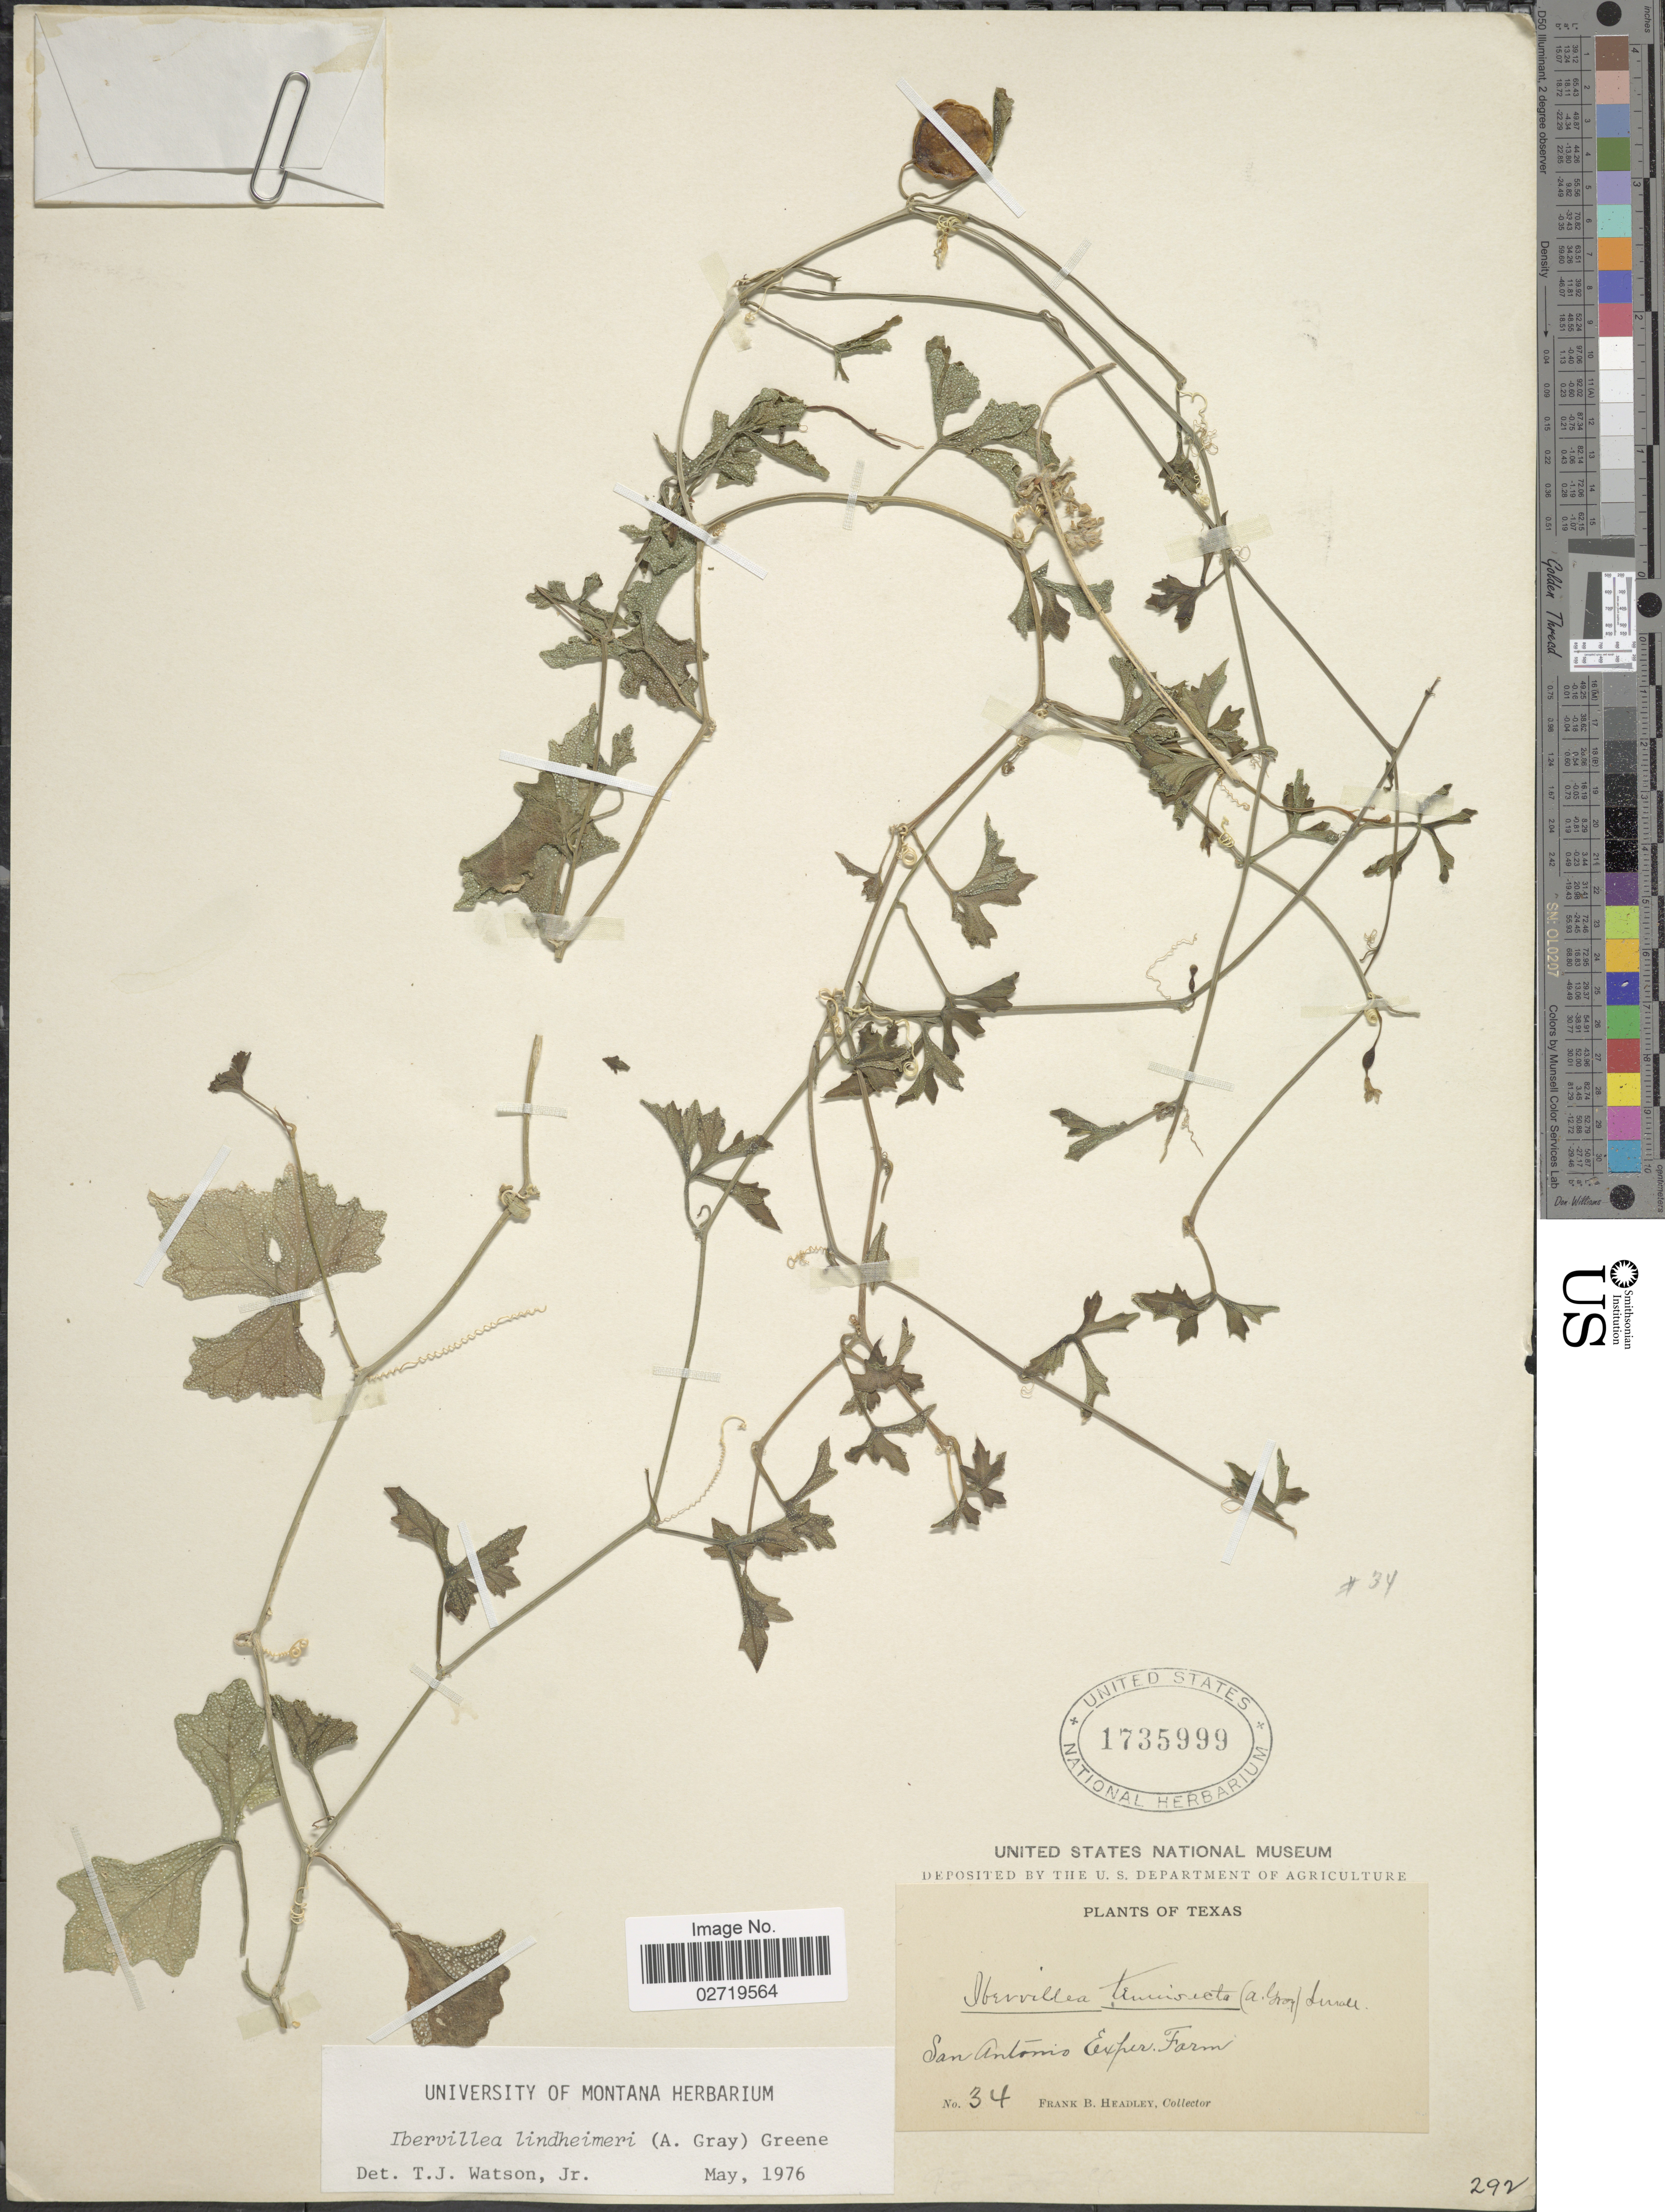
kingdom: Plantae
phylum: Tracheophyta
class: Magnoliopsida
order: Cucurbitales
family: Cucurbitaceae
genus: Ibervillea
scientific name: Ibervillea lindheimeri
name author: (A. Gray) Greene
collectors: F. B. Headley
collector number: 34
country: United States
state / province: Texas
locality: San Antonio Exper Farm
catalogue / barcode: US 1735999